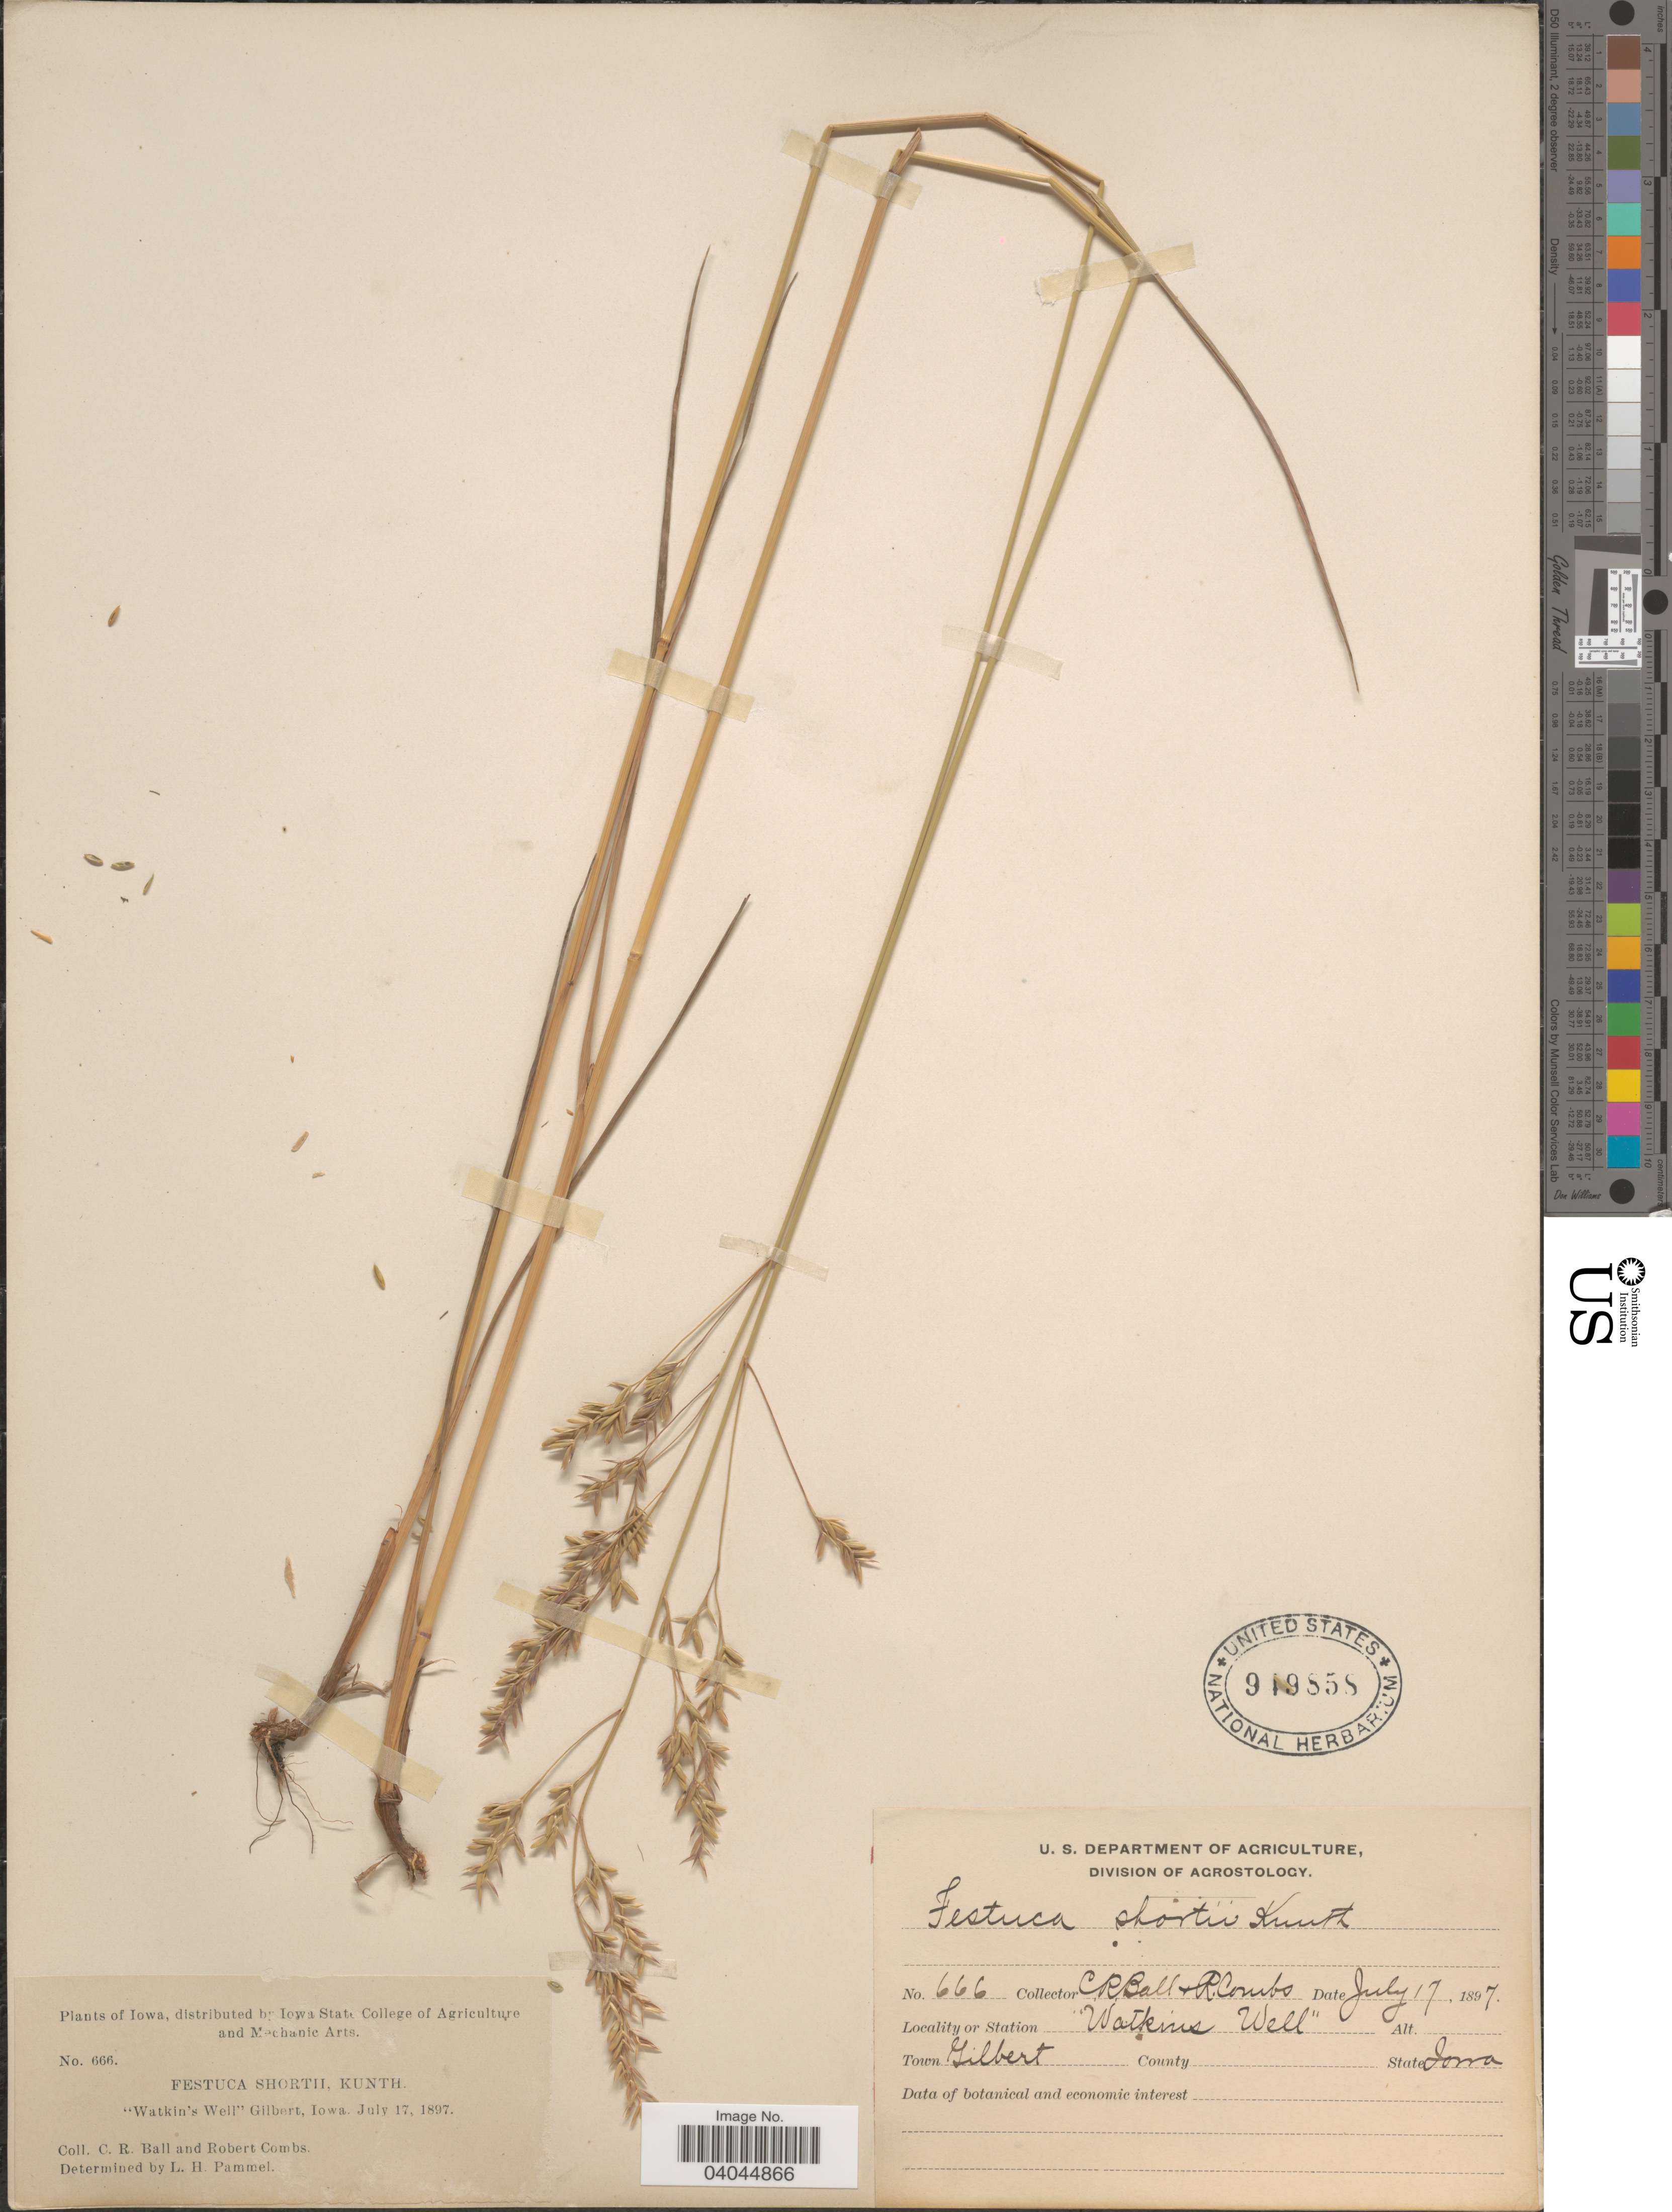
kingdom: Plantae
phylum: Tracheophyta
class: Liliopsida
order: Poales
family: Poaceae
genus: Festuca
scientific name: Festuca paradoxa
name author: Desv.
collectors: C. R. Ball & R. Combs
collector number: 666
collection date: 1897-07-17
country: United States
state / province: Iowa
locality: Station "Watkin's Well". Town Gilbert.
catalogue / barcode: US 949858